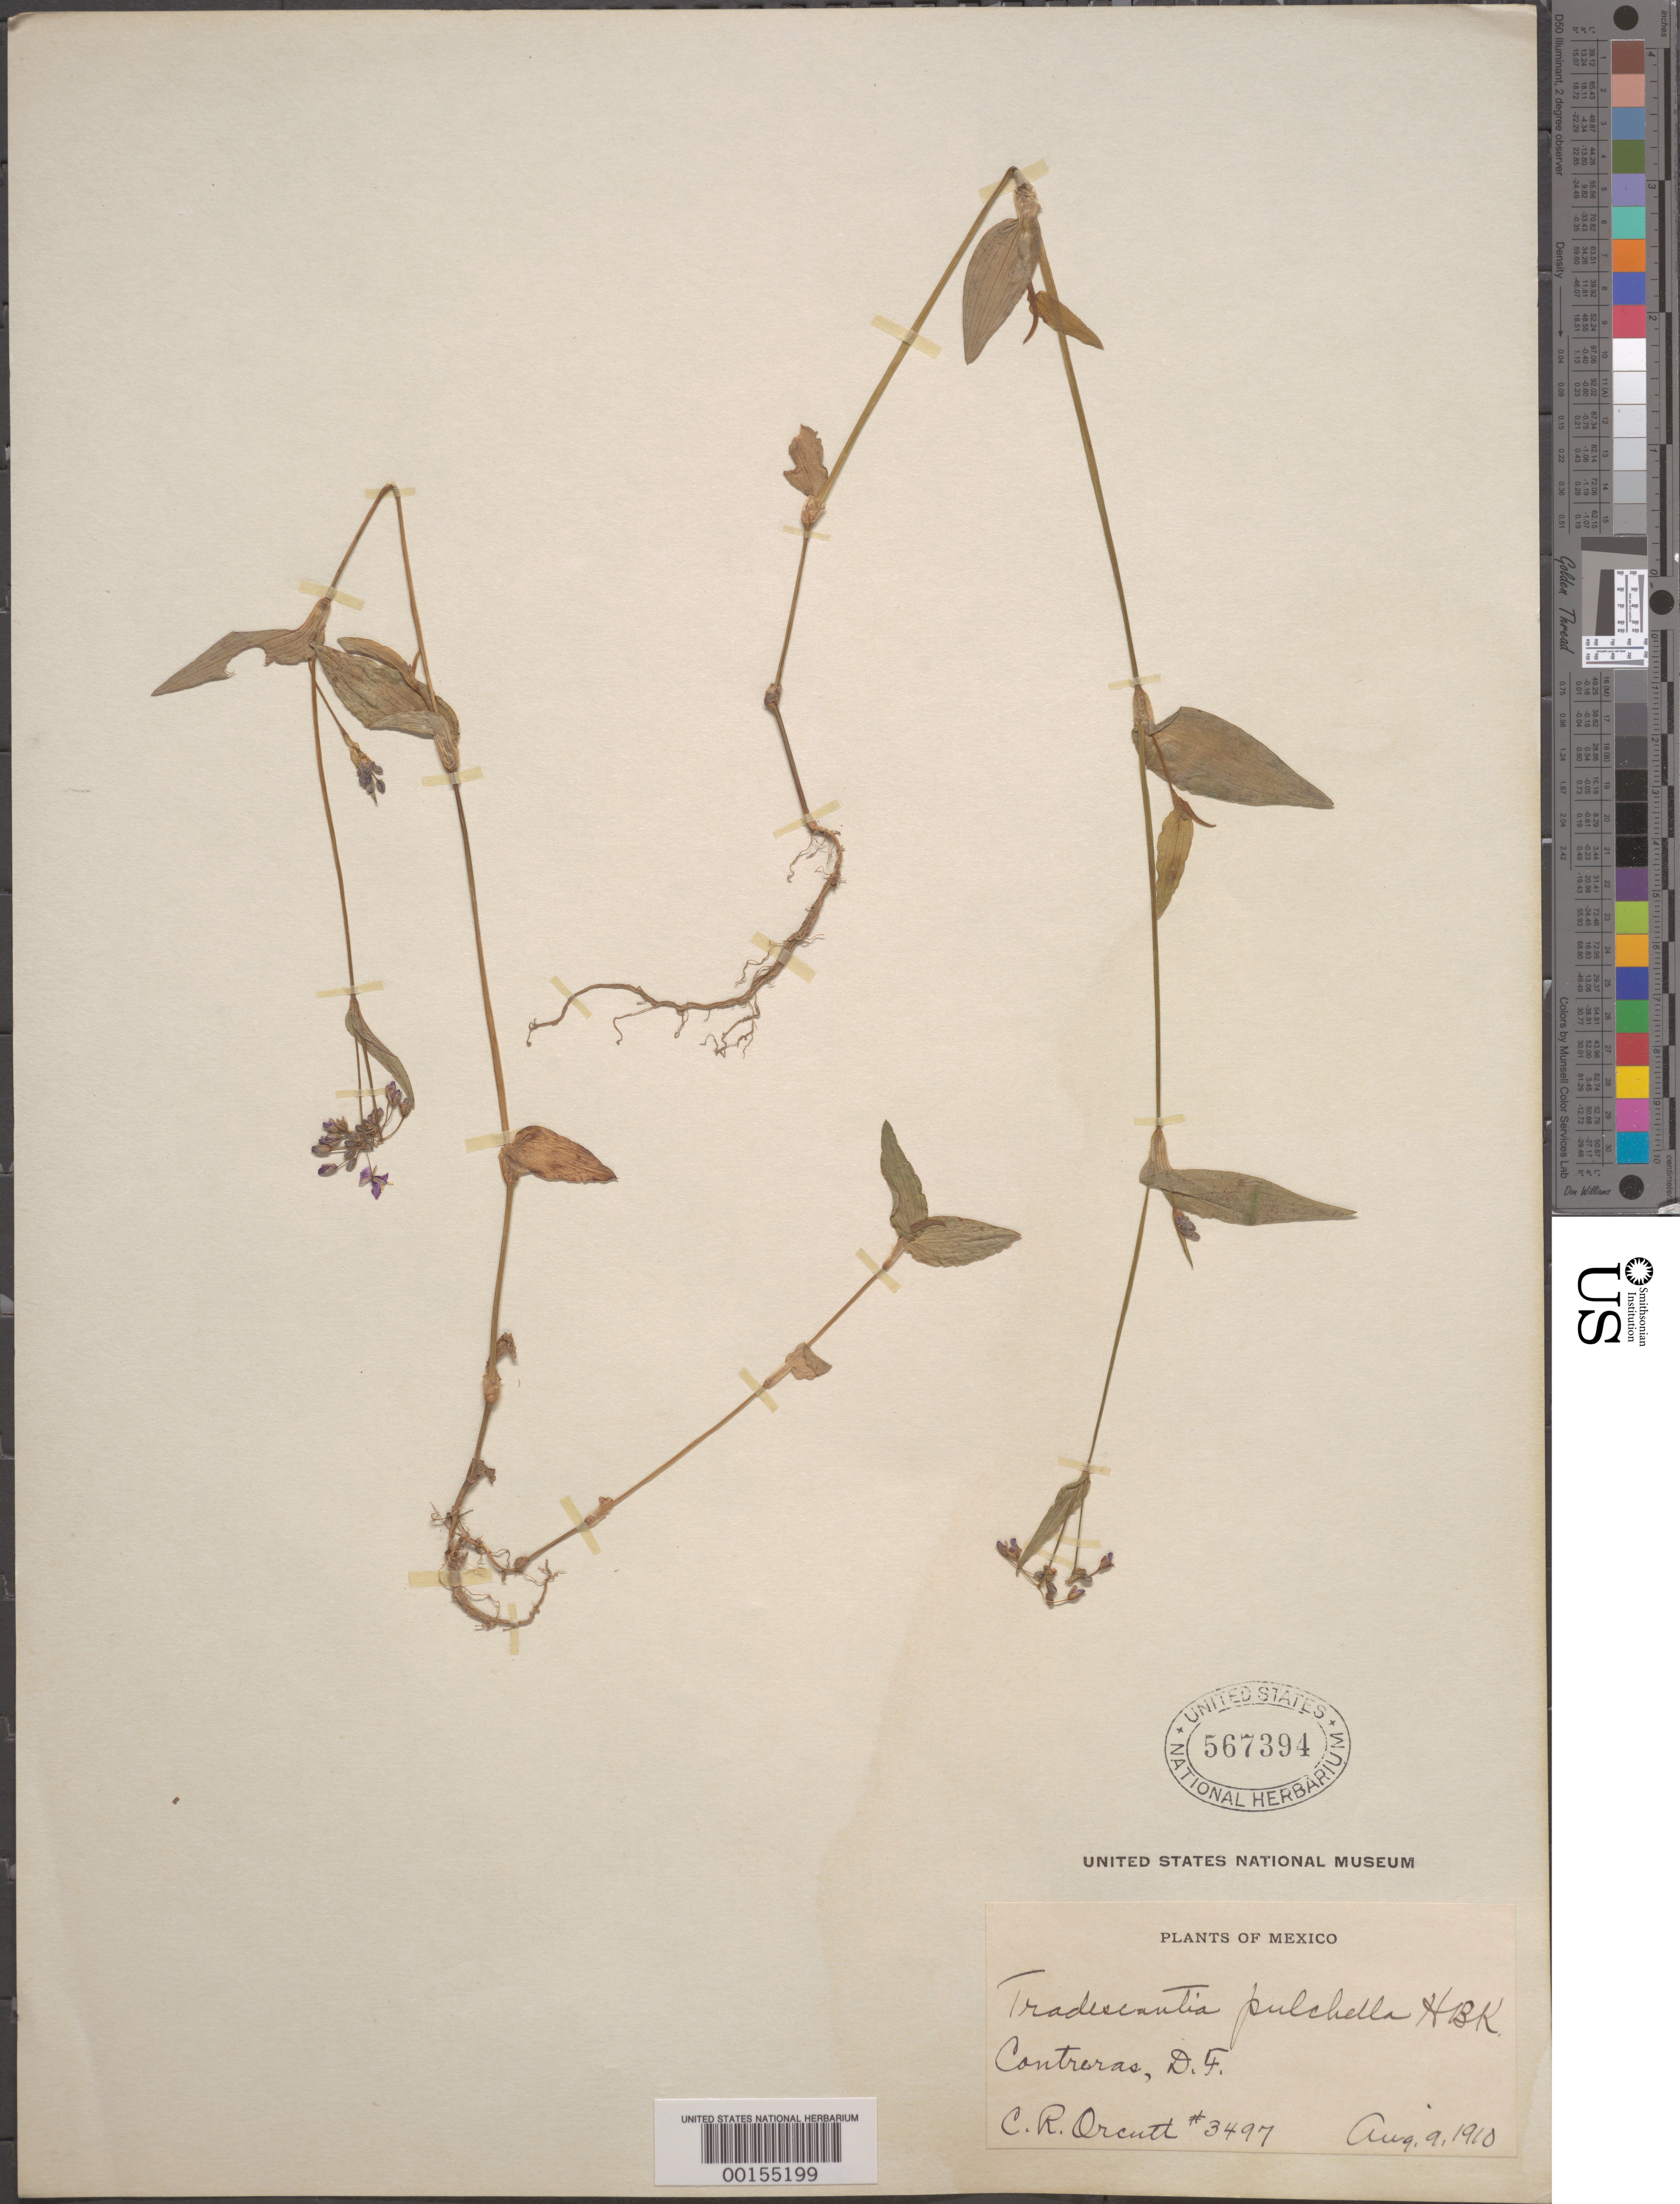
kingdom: Plantae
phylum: Tracheophyta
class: Liliopsida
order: Commelinales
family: Commelinaceae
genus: Gibasis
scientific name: Gibasis pulchella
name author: (Kunth) Raf.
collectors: C. R. Orcutt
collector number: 3497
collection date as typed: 09 Aug 1910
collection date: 1910-08-09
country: Mexico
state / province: Distrito Federal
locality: Contreras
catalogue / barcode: US 567394